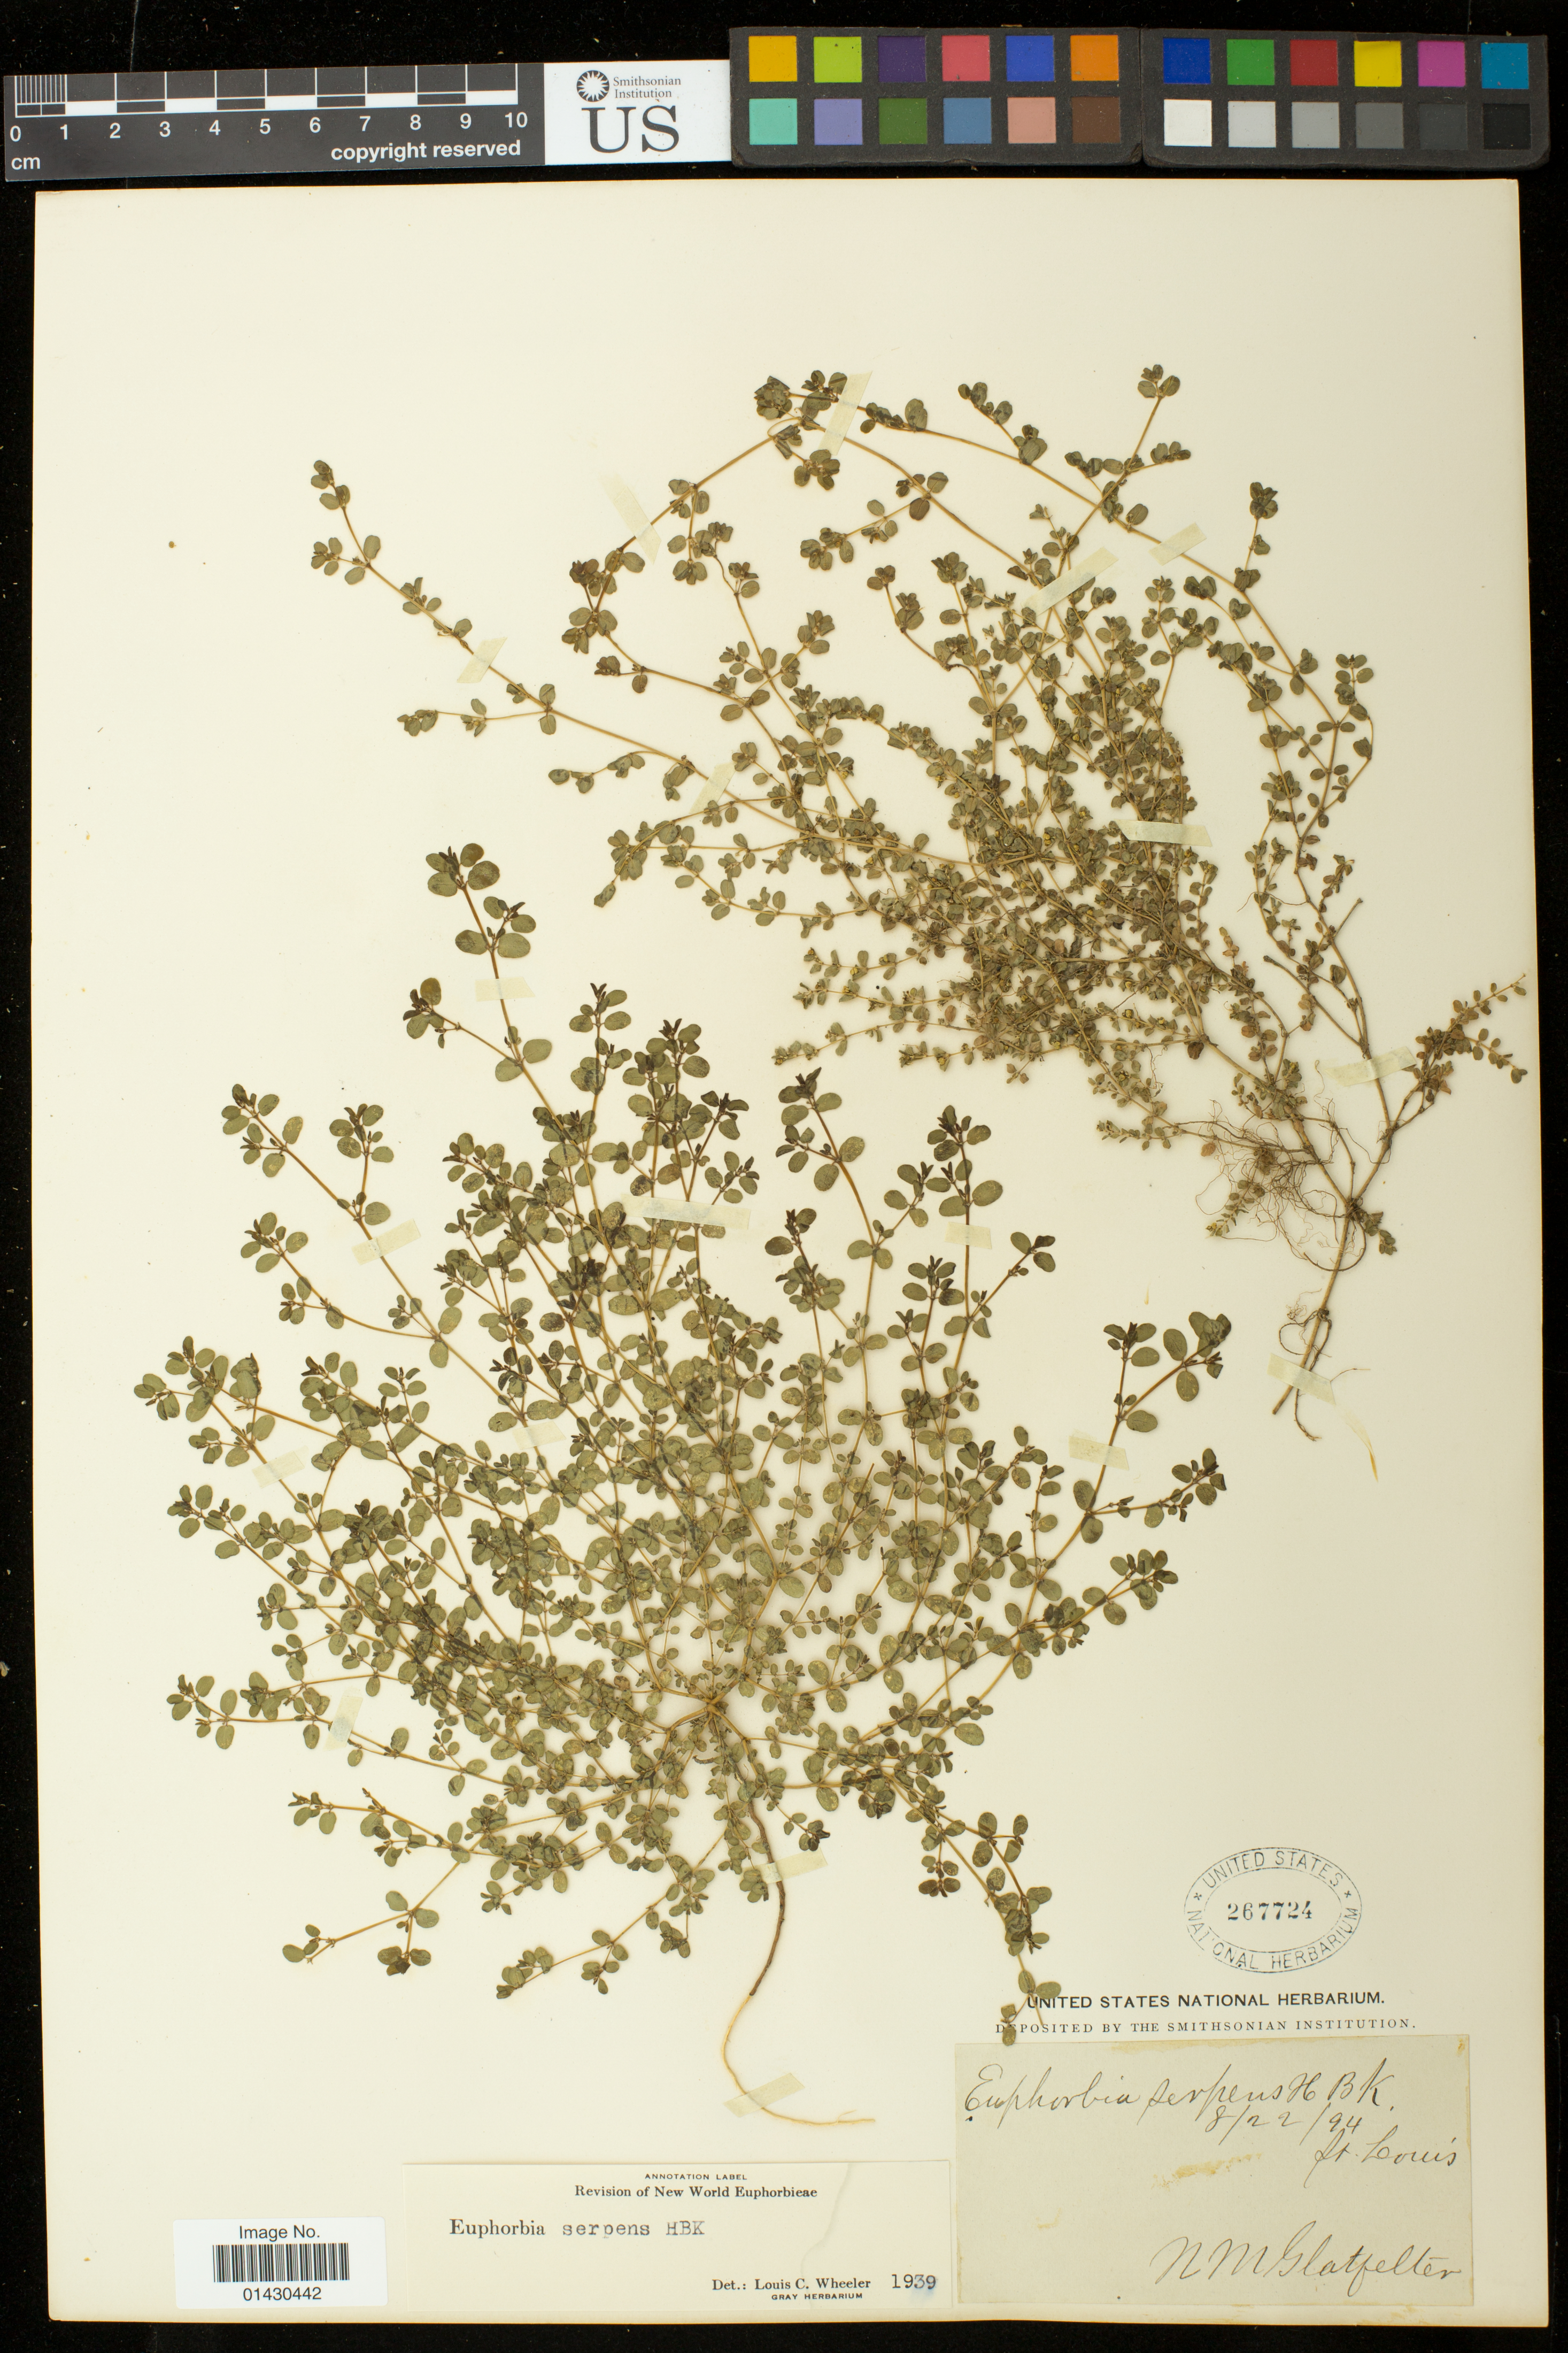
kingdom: Plantae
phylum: Tracheophyta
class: Magnoliopsida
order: Malpighiales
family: Euphorbiaceae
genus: Euphorbia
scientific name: Euphorbia serpens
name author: Kunth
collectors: N. M. Glatfelter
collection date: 1894-08-22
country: United States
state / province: Missouri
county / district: St. Louis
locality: St. Louis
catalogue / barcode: US 267724